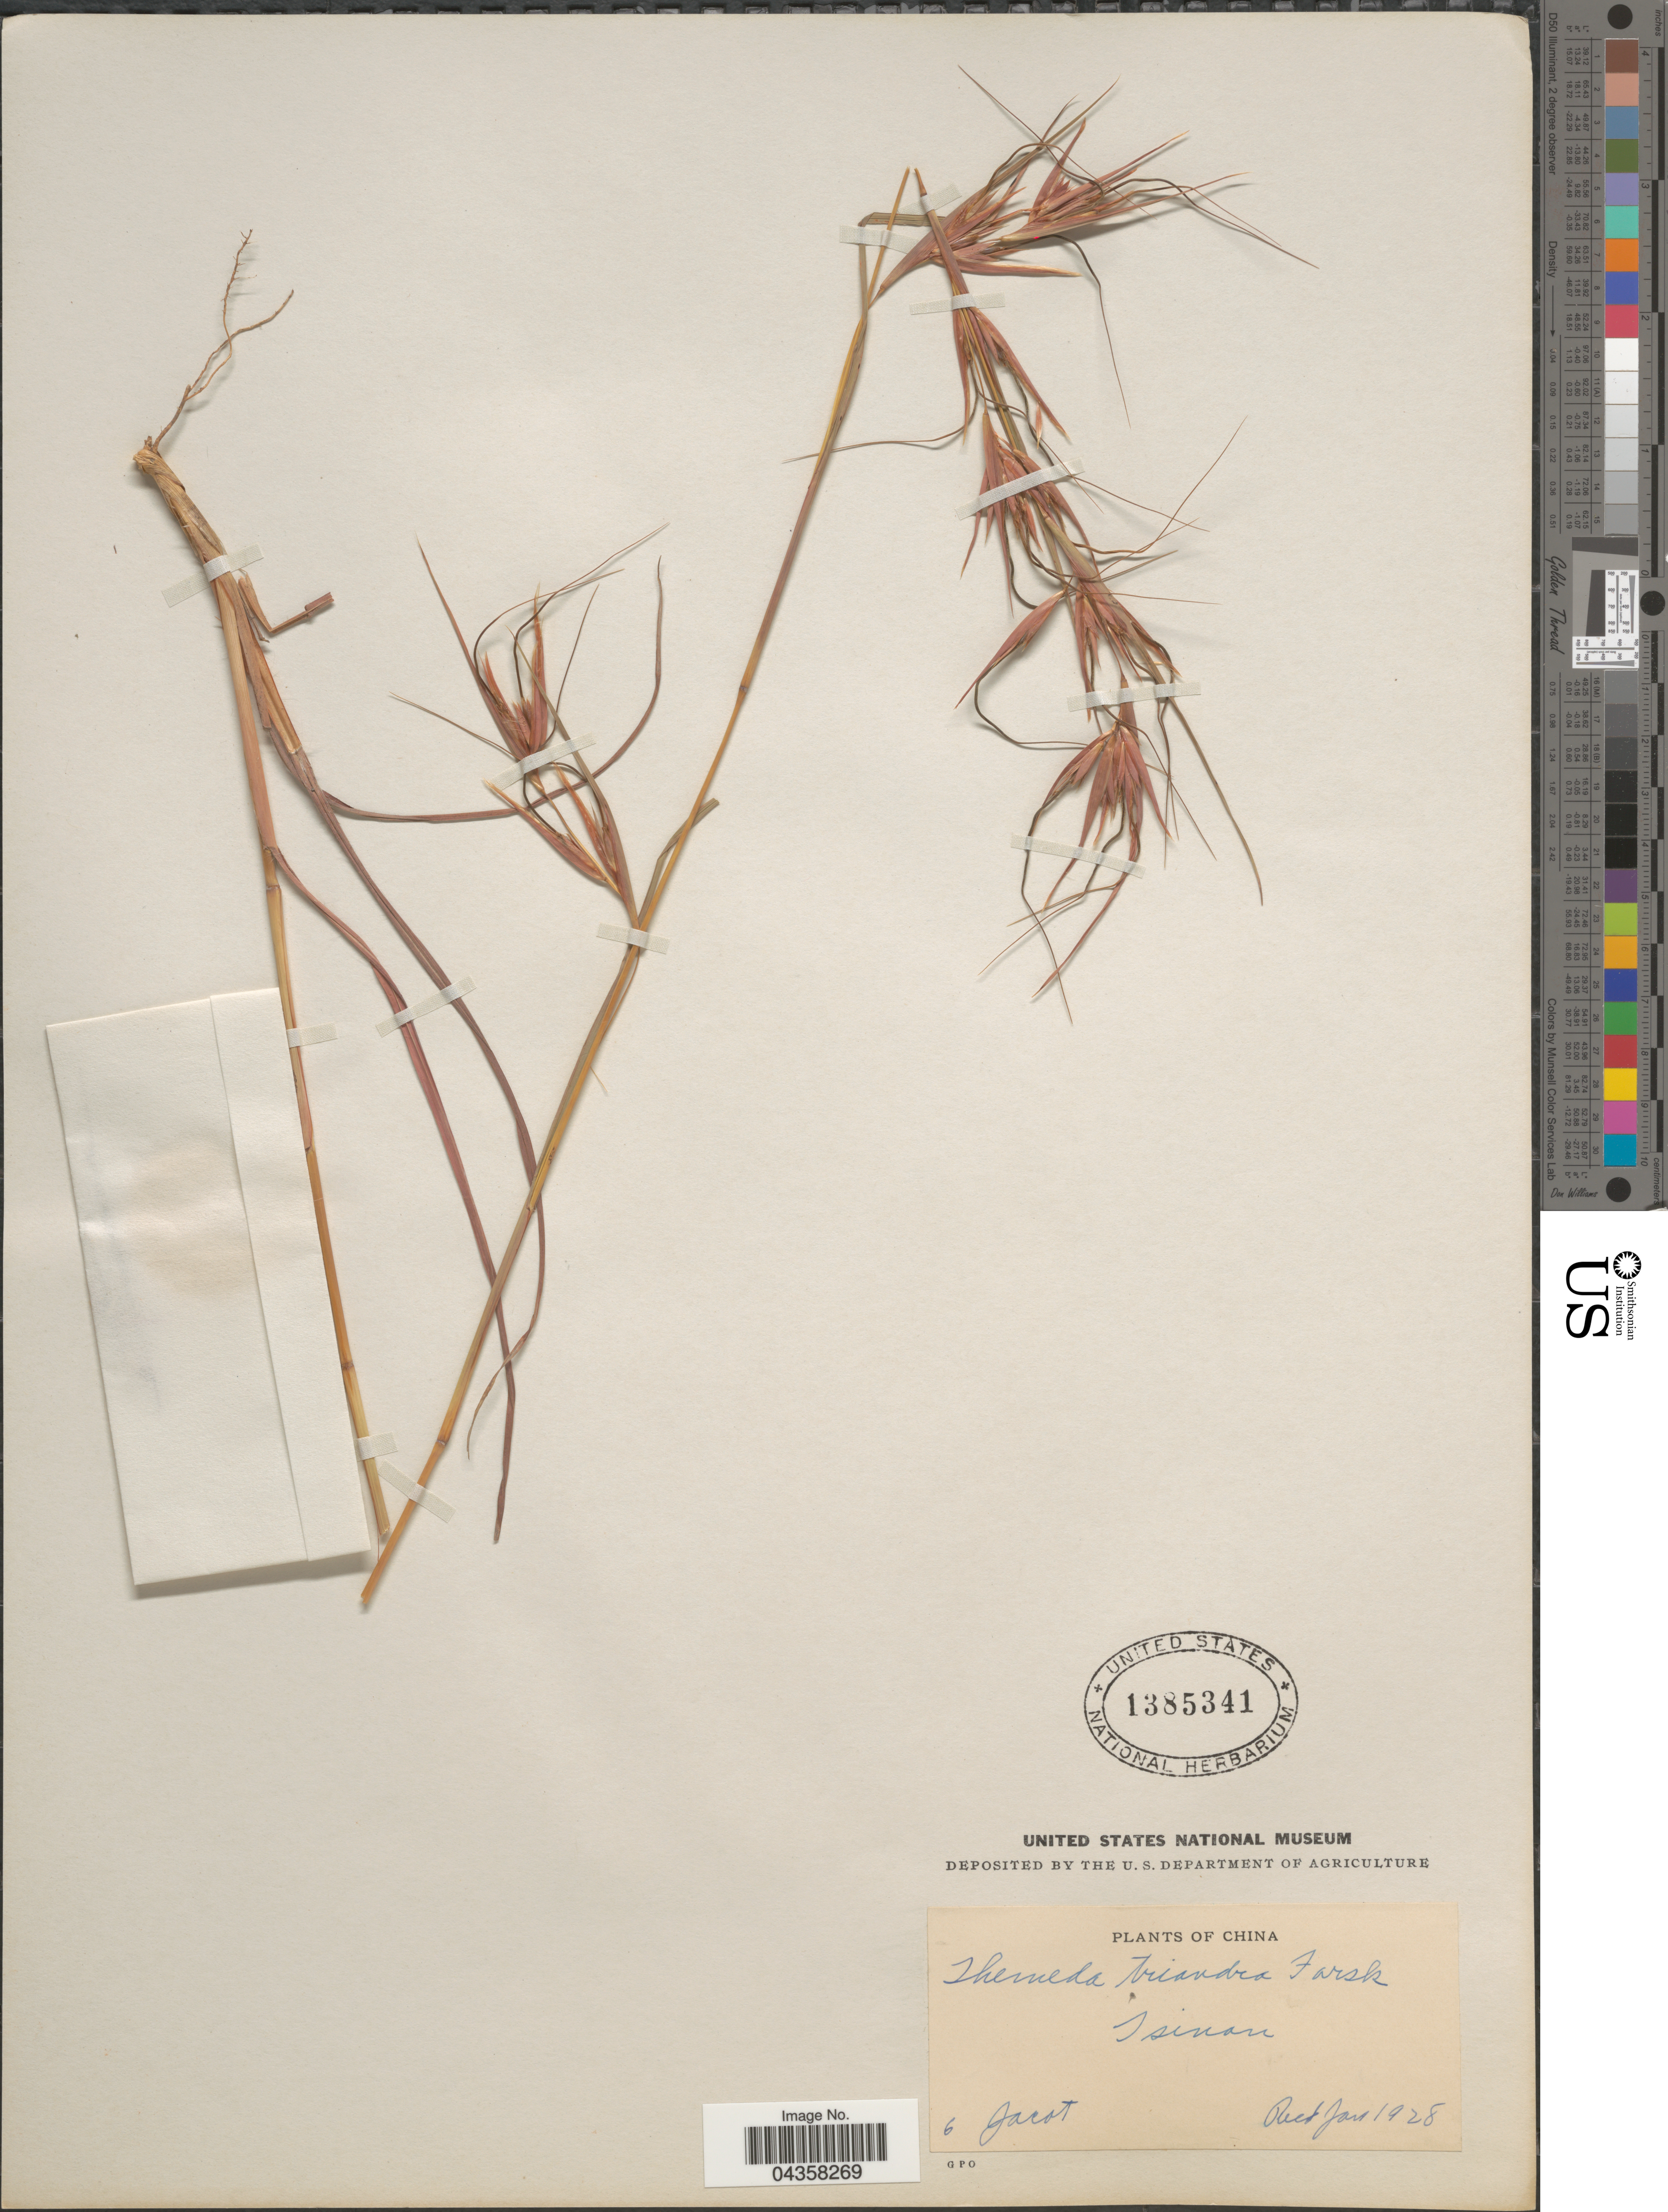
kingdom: Plantae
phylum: Tracheophyta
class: Liliopsida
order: Poales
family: Poaceae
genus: Themeda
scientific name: Themeda triandra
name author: Forssk.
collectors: Jacot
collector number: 6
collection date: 1928-01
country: China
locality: Tsinan.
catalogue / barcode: US 1385341